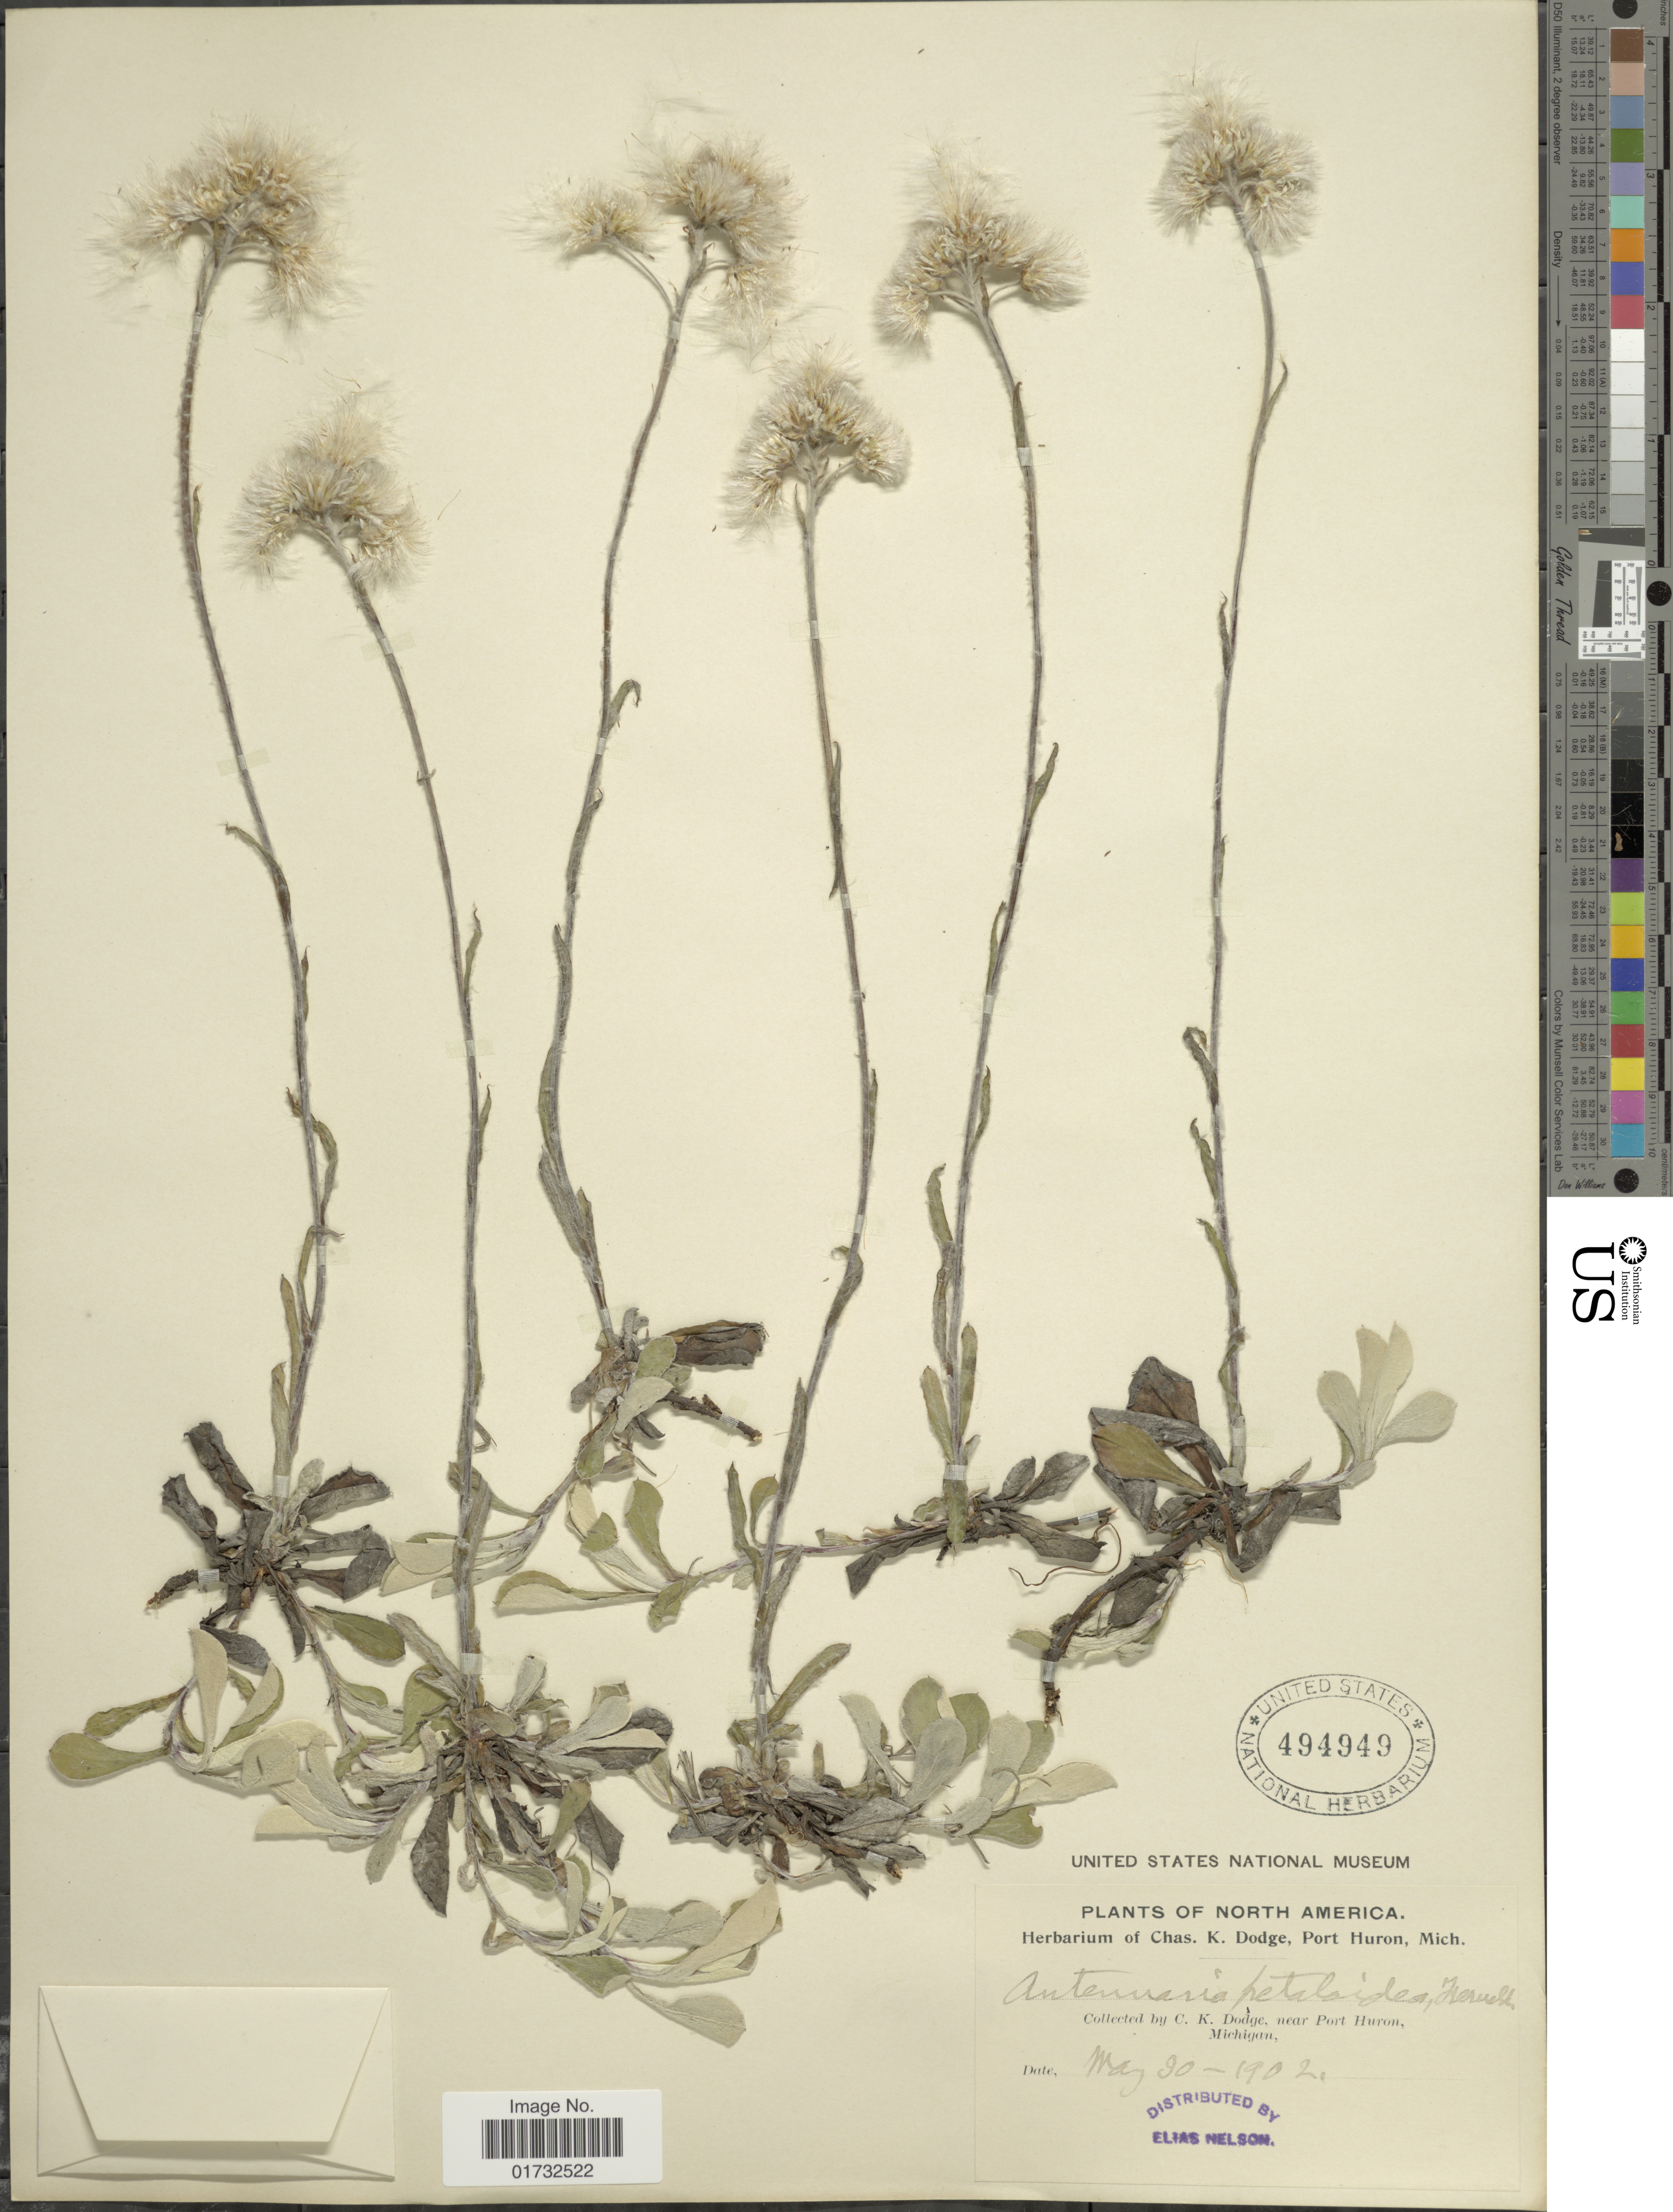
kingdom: Plantae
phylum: Tracheophyta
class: Magnoliopsida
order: Asterales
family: Asteraceae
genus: Antennaria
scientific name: Antennaria petaloidea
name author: (Fernald) Fernald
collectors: C. K. Dodge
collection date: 1902-05-30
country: United States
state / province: Michigan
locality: Near Port Huron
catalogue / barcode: US 494949